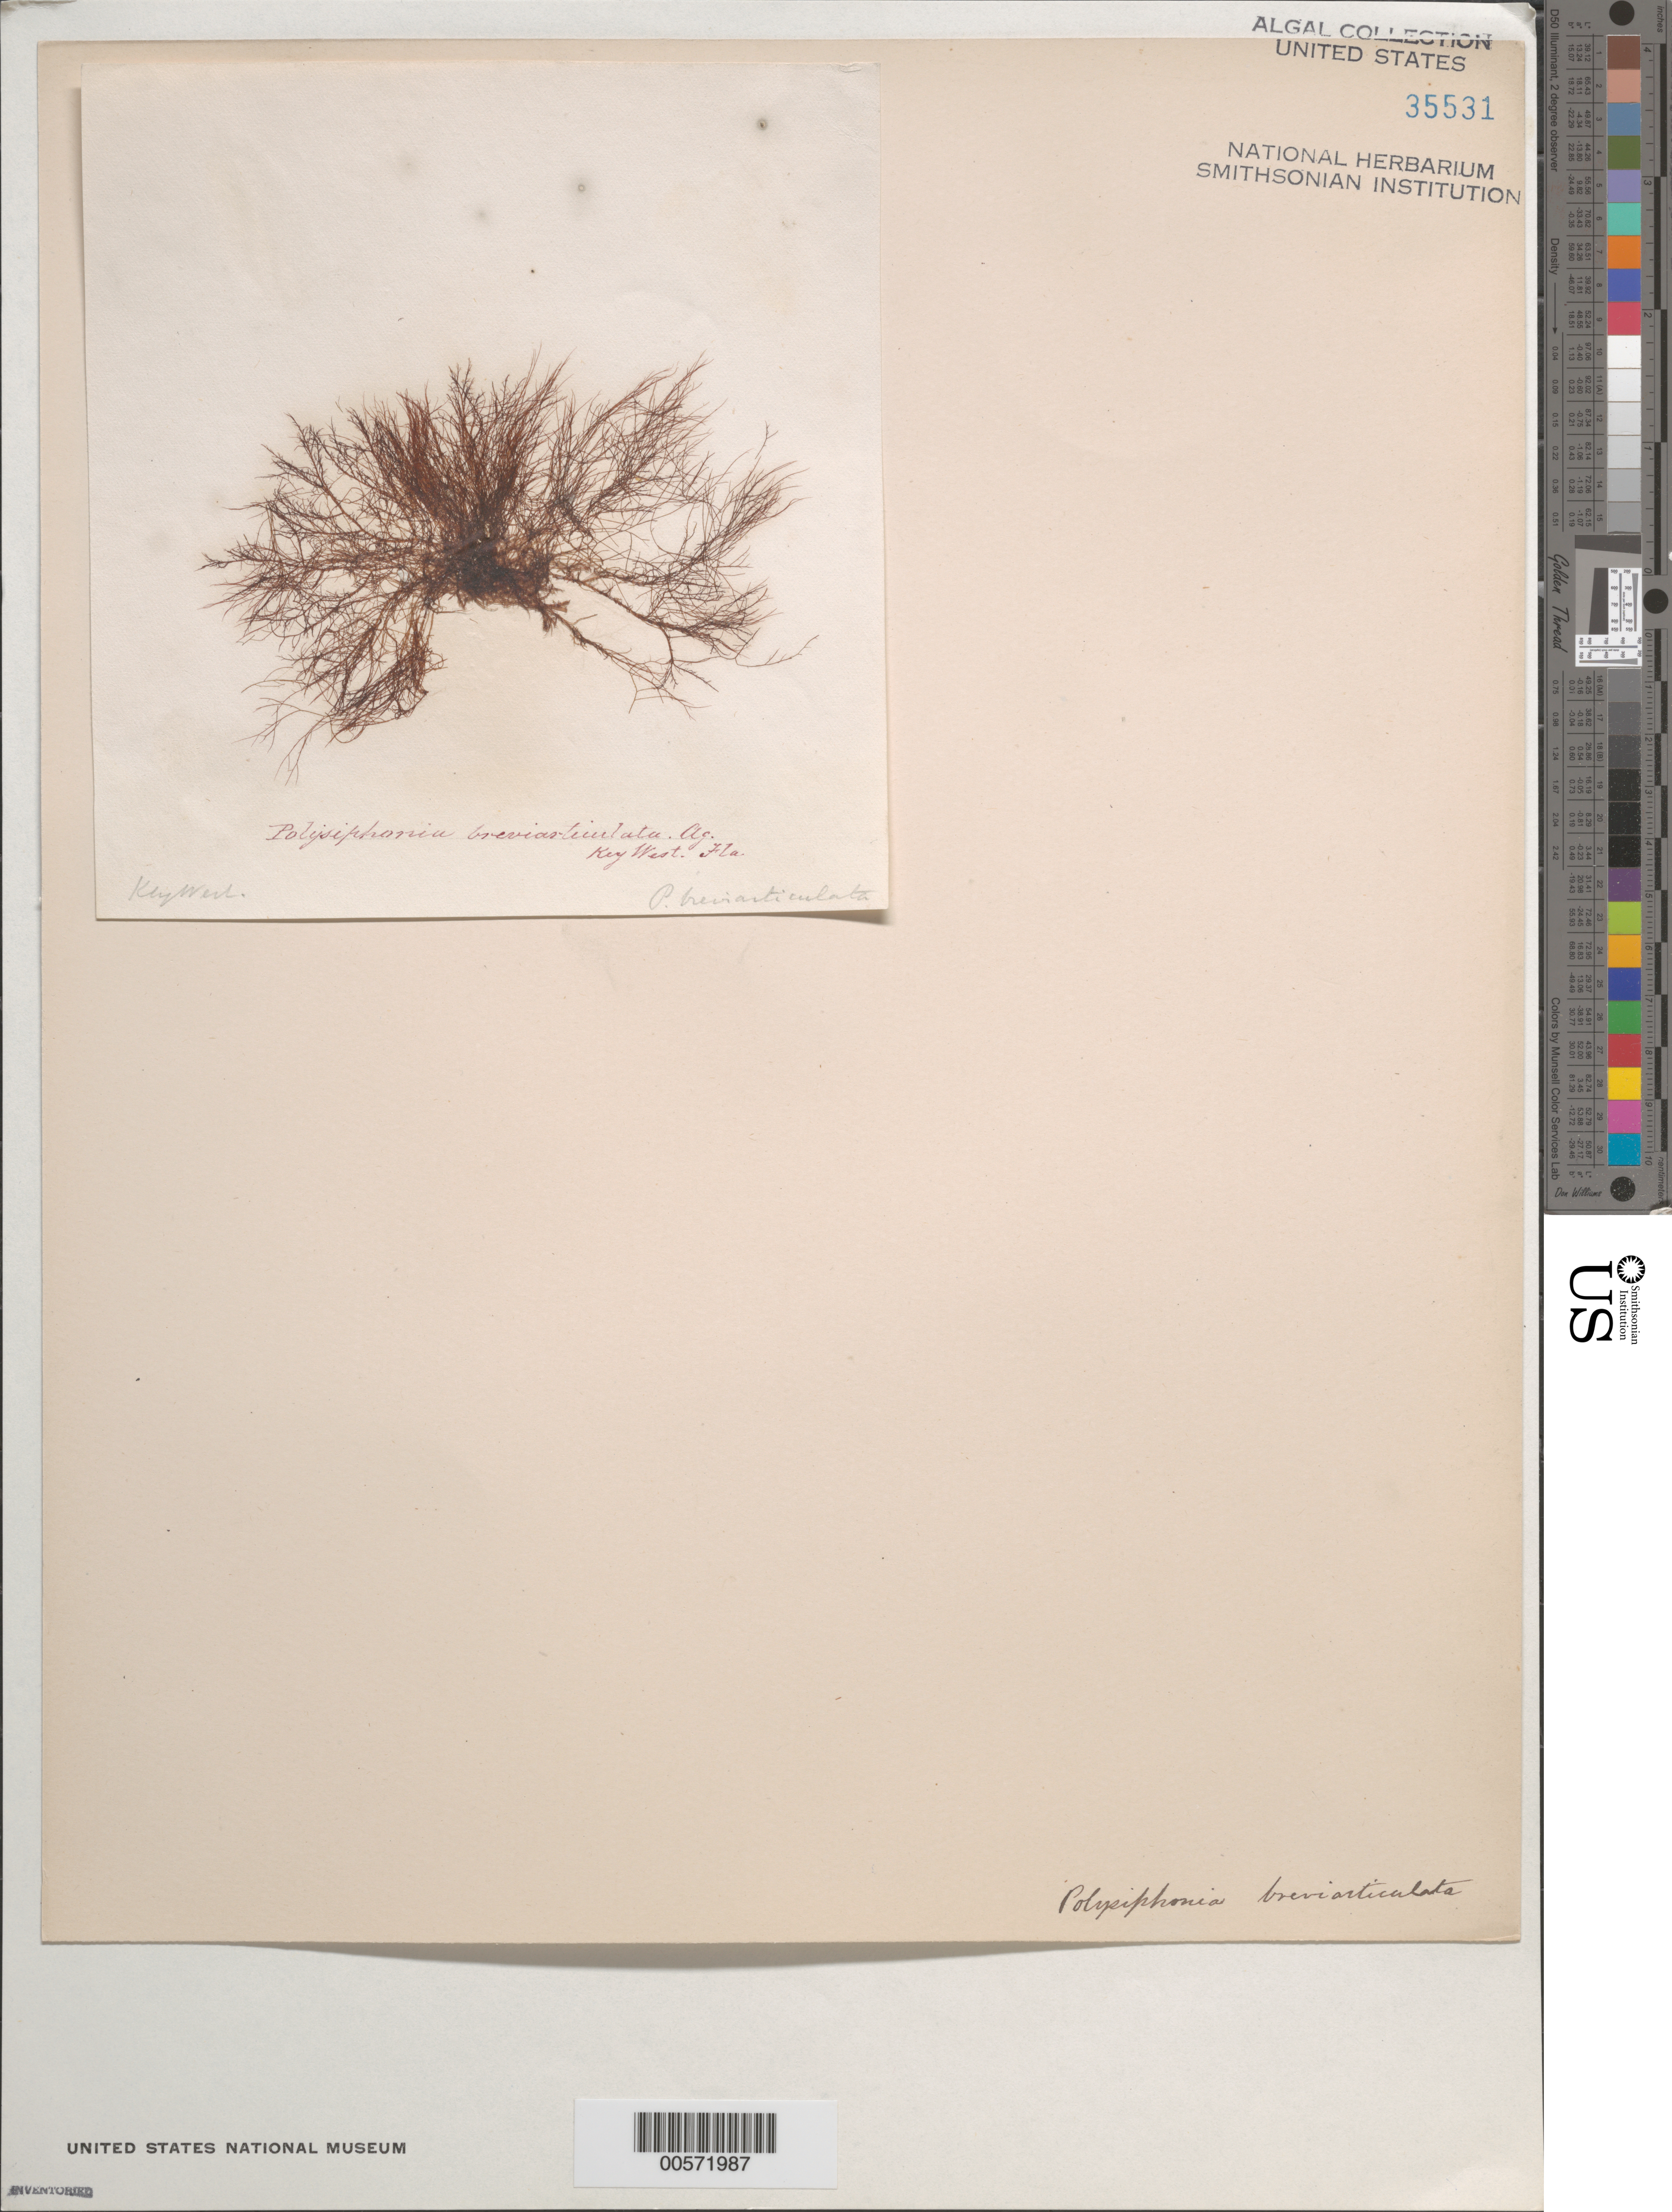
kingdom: Plantae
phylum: Rhodophyta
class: Florideophyceae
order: Ceramiales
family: Rhodomelaceae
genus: Polysiphonia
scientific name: Polysiphonia breviarticulata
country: United States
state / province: Florida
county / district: Monroe County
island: Key West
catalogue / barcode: US 35531